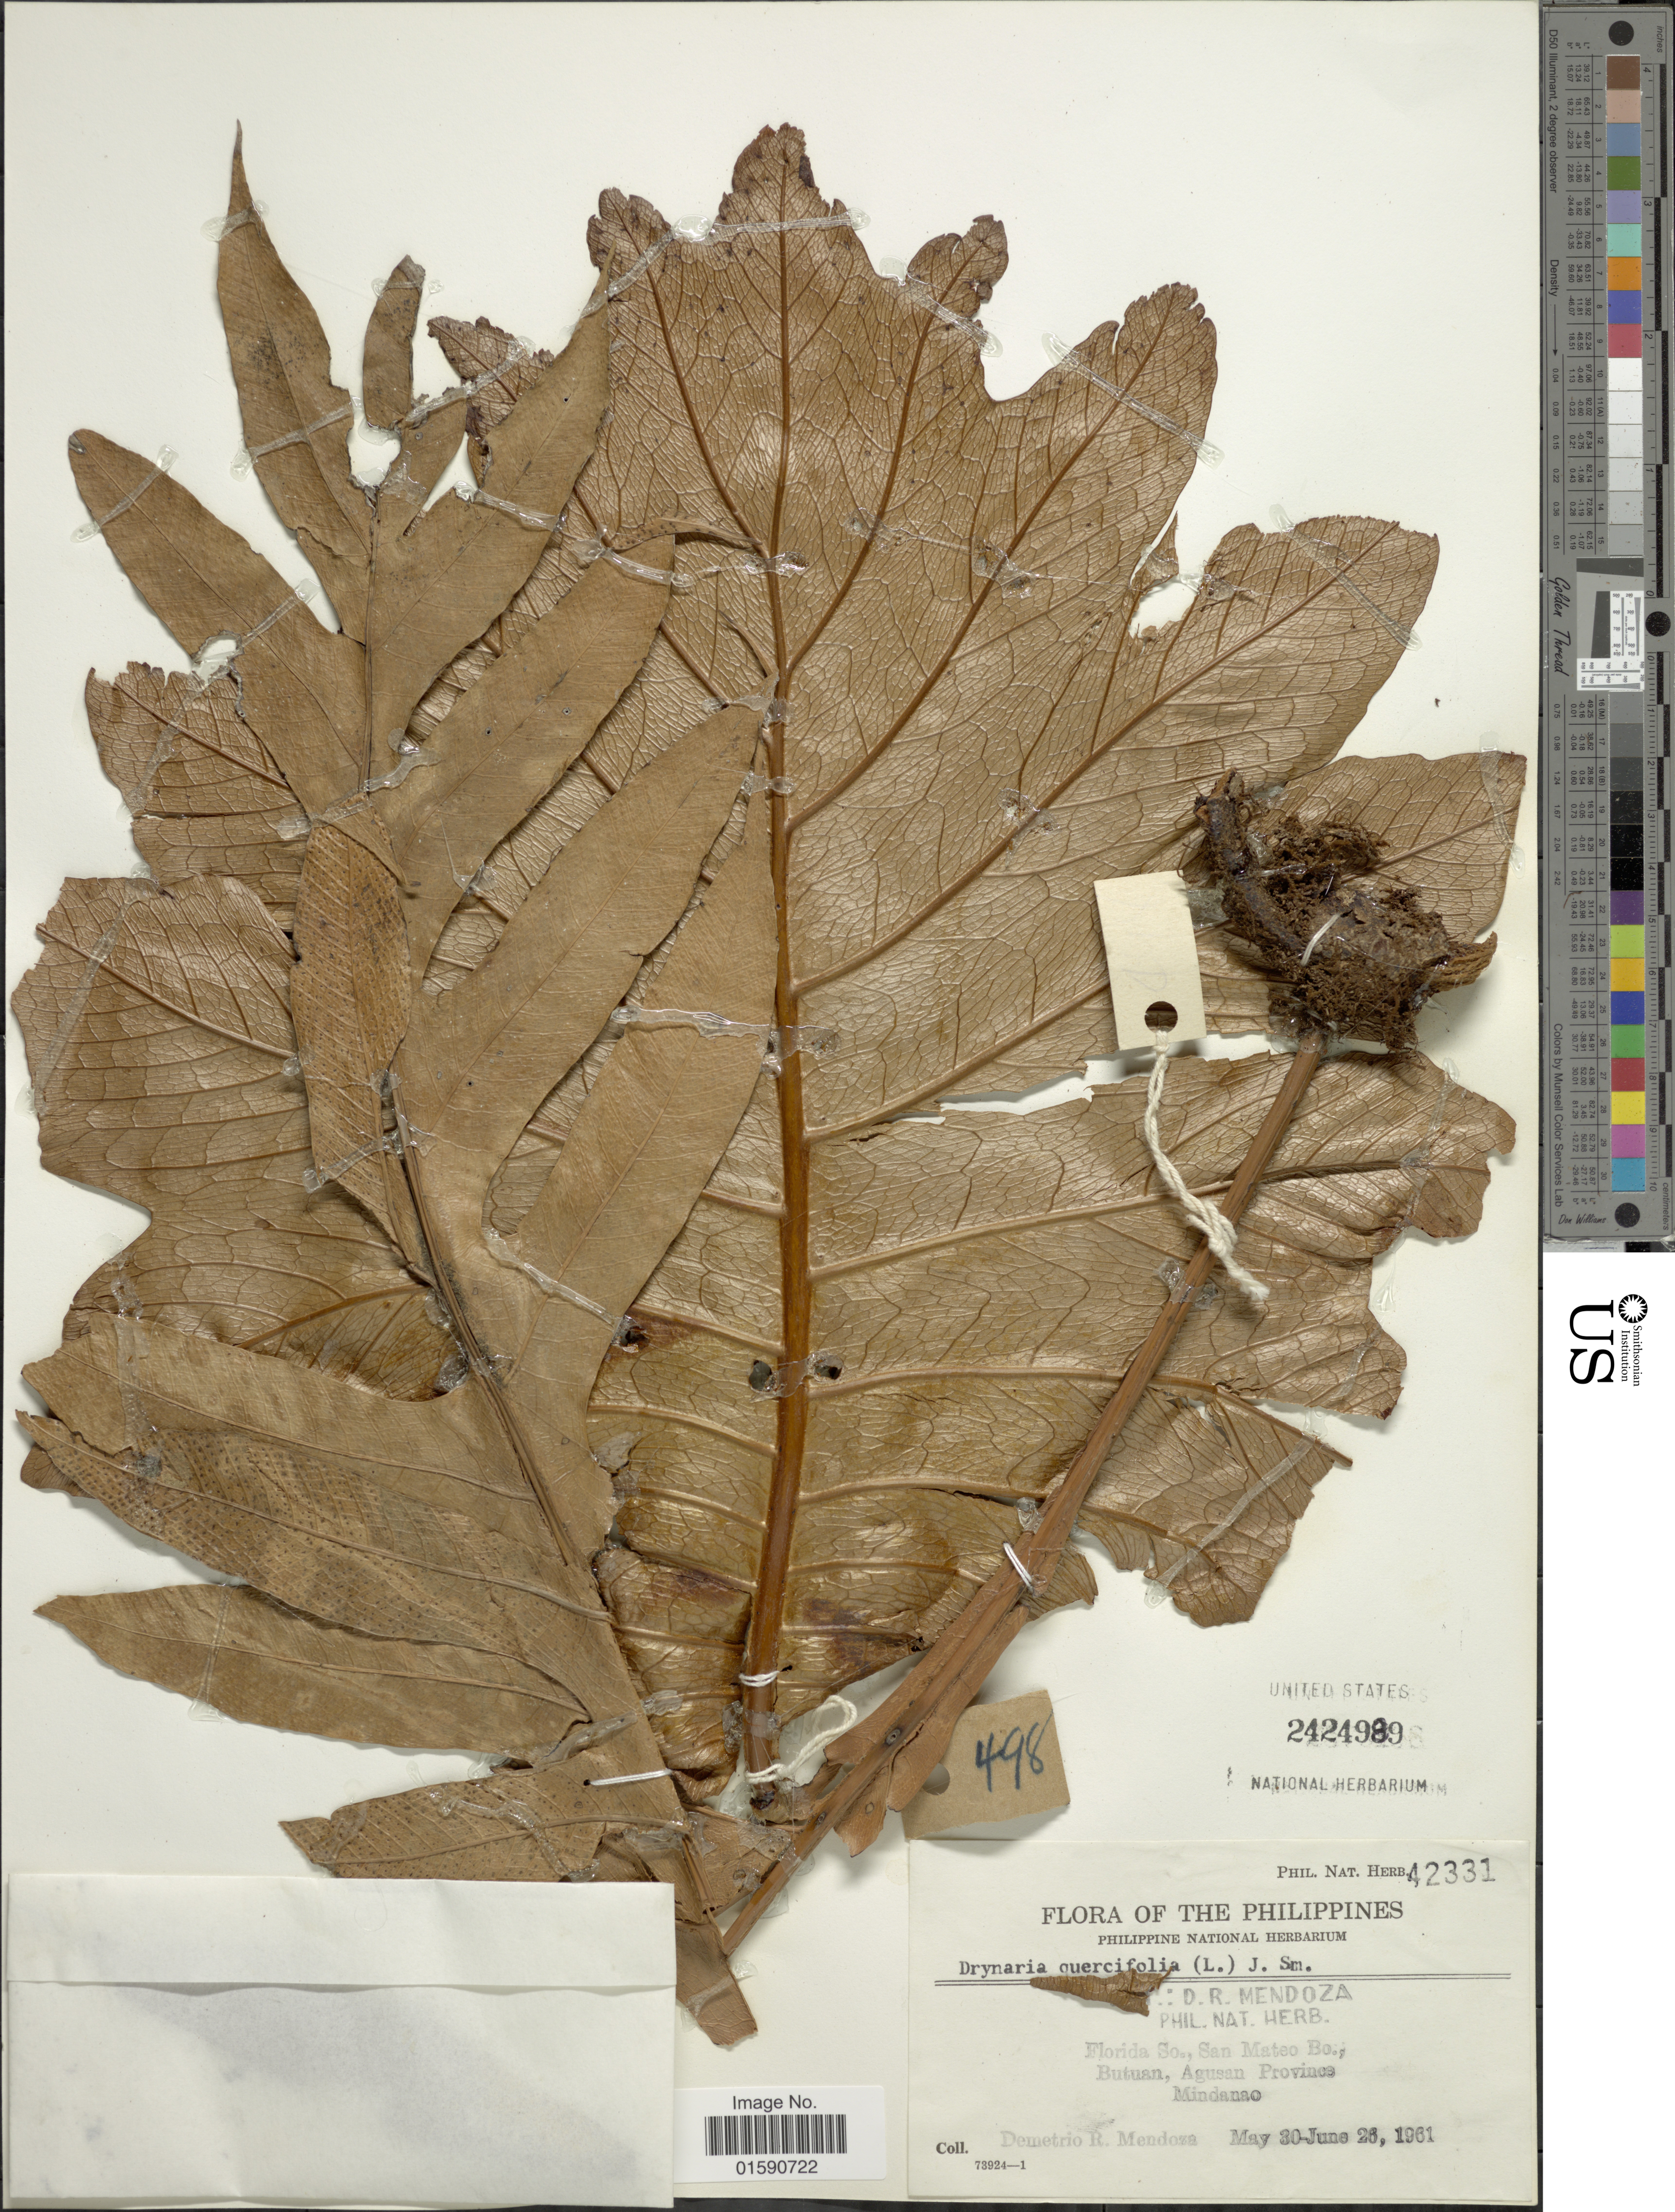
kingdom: Plantae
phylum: Tracheophyta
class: Polypodiopsida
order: Polypodiales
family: Polypodiaceae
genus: Drynaria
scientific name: Drynaria quercifolia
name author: (L.) J. Sm.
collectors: D. Mendoza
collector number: Phil. Nat. Herb. 42331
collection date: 1961-05-30/1961-06-26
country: Philippines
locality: Florida So., San Mexico Bo., Butuan, Aguasan Province. Mindanao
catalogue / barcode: US 2424989